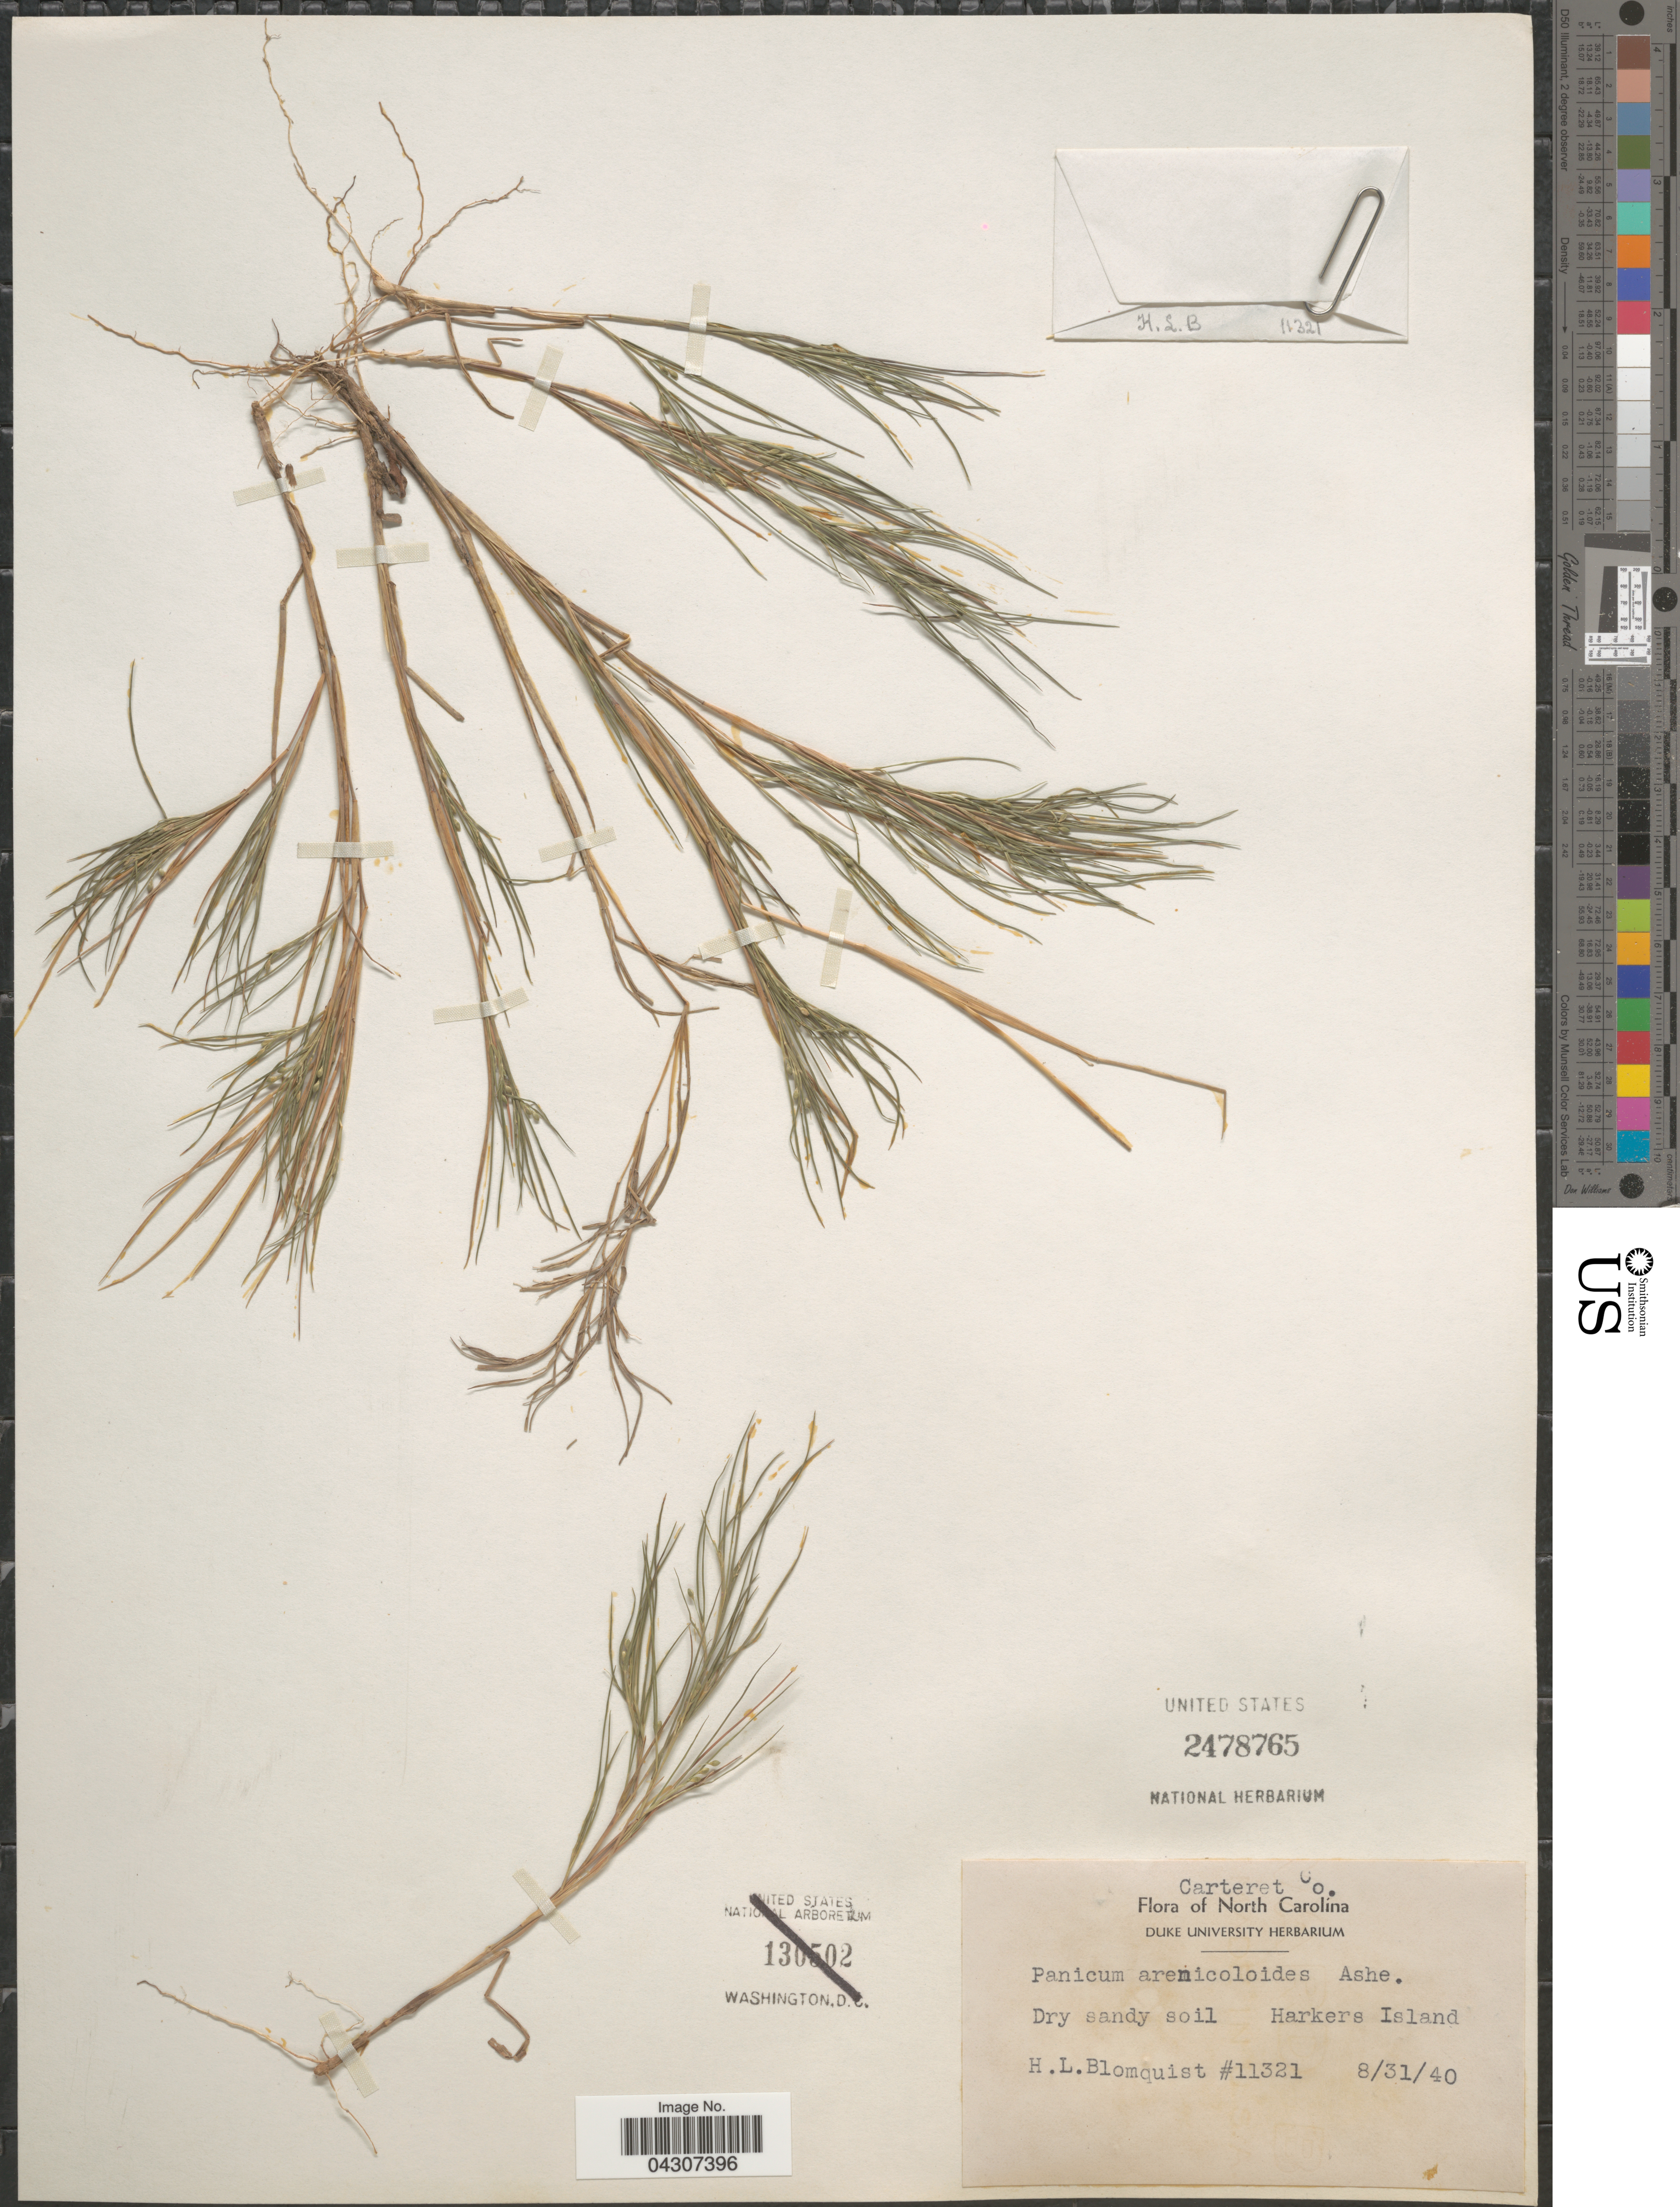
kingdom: Plantae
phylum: Tracheophyta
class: Liliopsida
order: Poales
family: Poaceae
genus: Dichanthelium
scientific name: Dichanthelium aciculare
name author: (Desv. ex Poir.) Gould & C.A. Clark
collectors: H. Blomquist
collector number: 11321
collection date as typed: Transcribed d/m/y: 31/8/40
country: United States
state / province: North Carolina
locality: Carteret Co. Dry sandy soil. Harkers Island.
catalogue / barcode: US 2478765